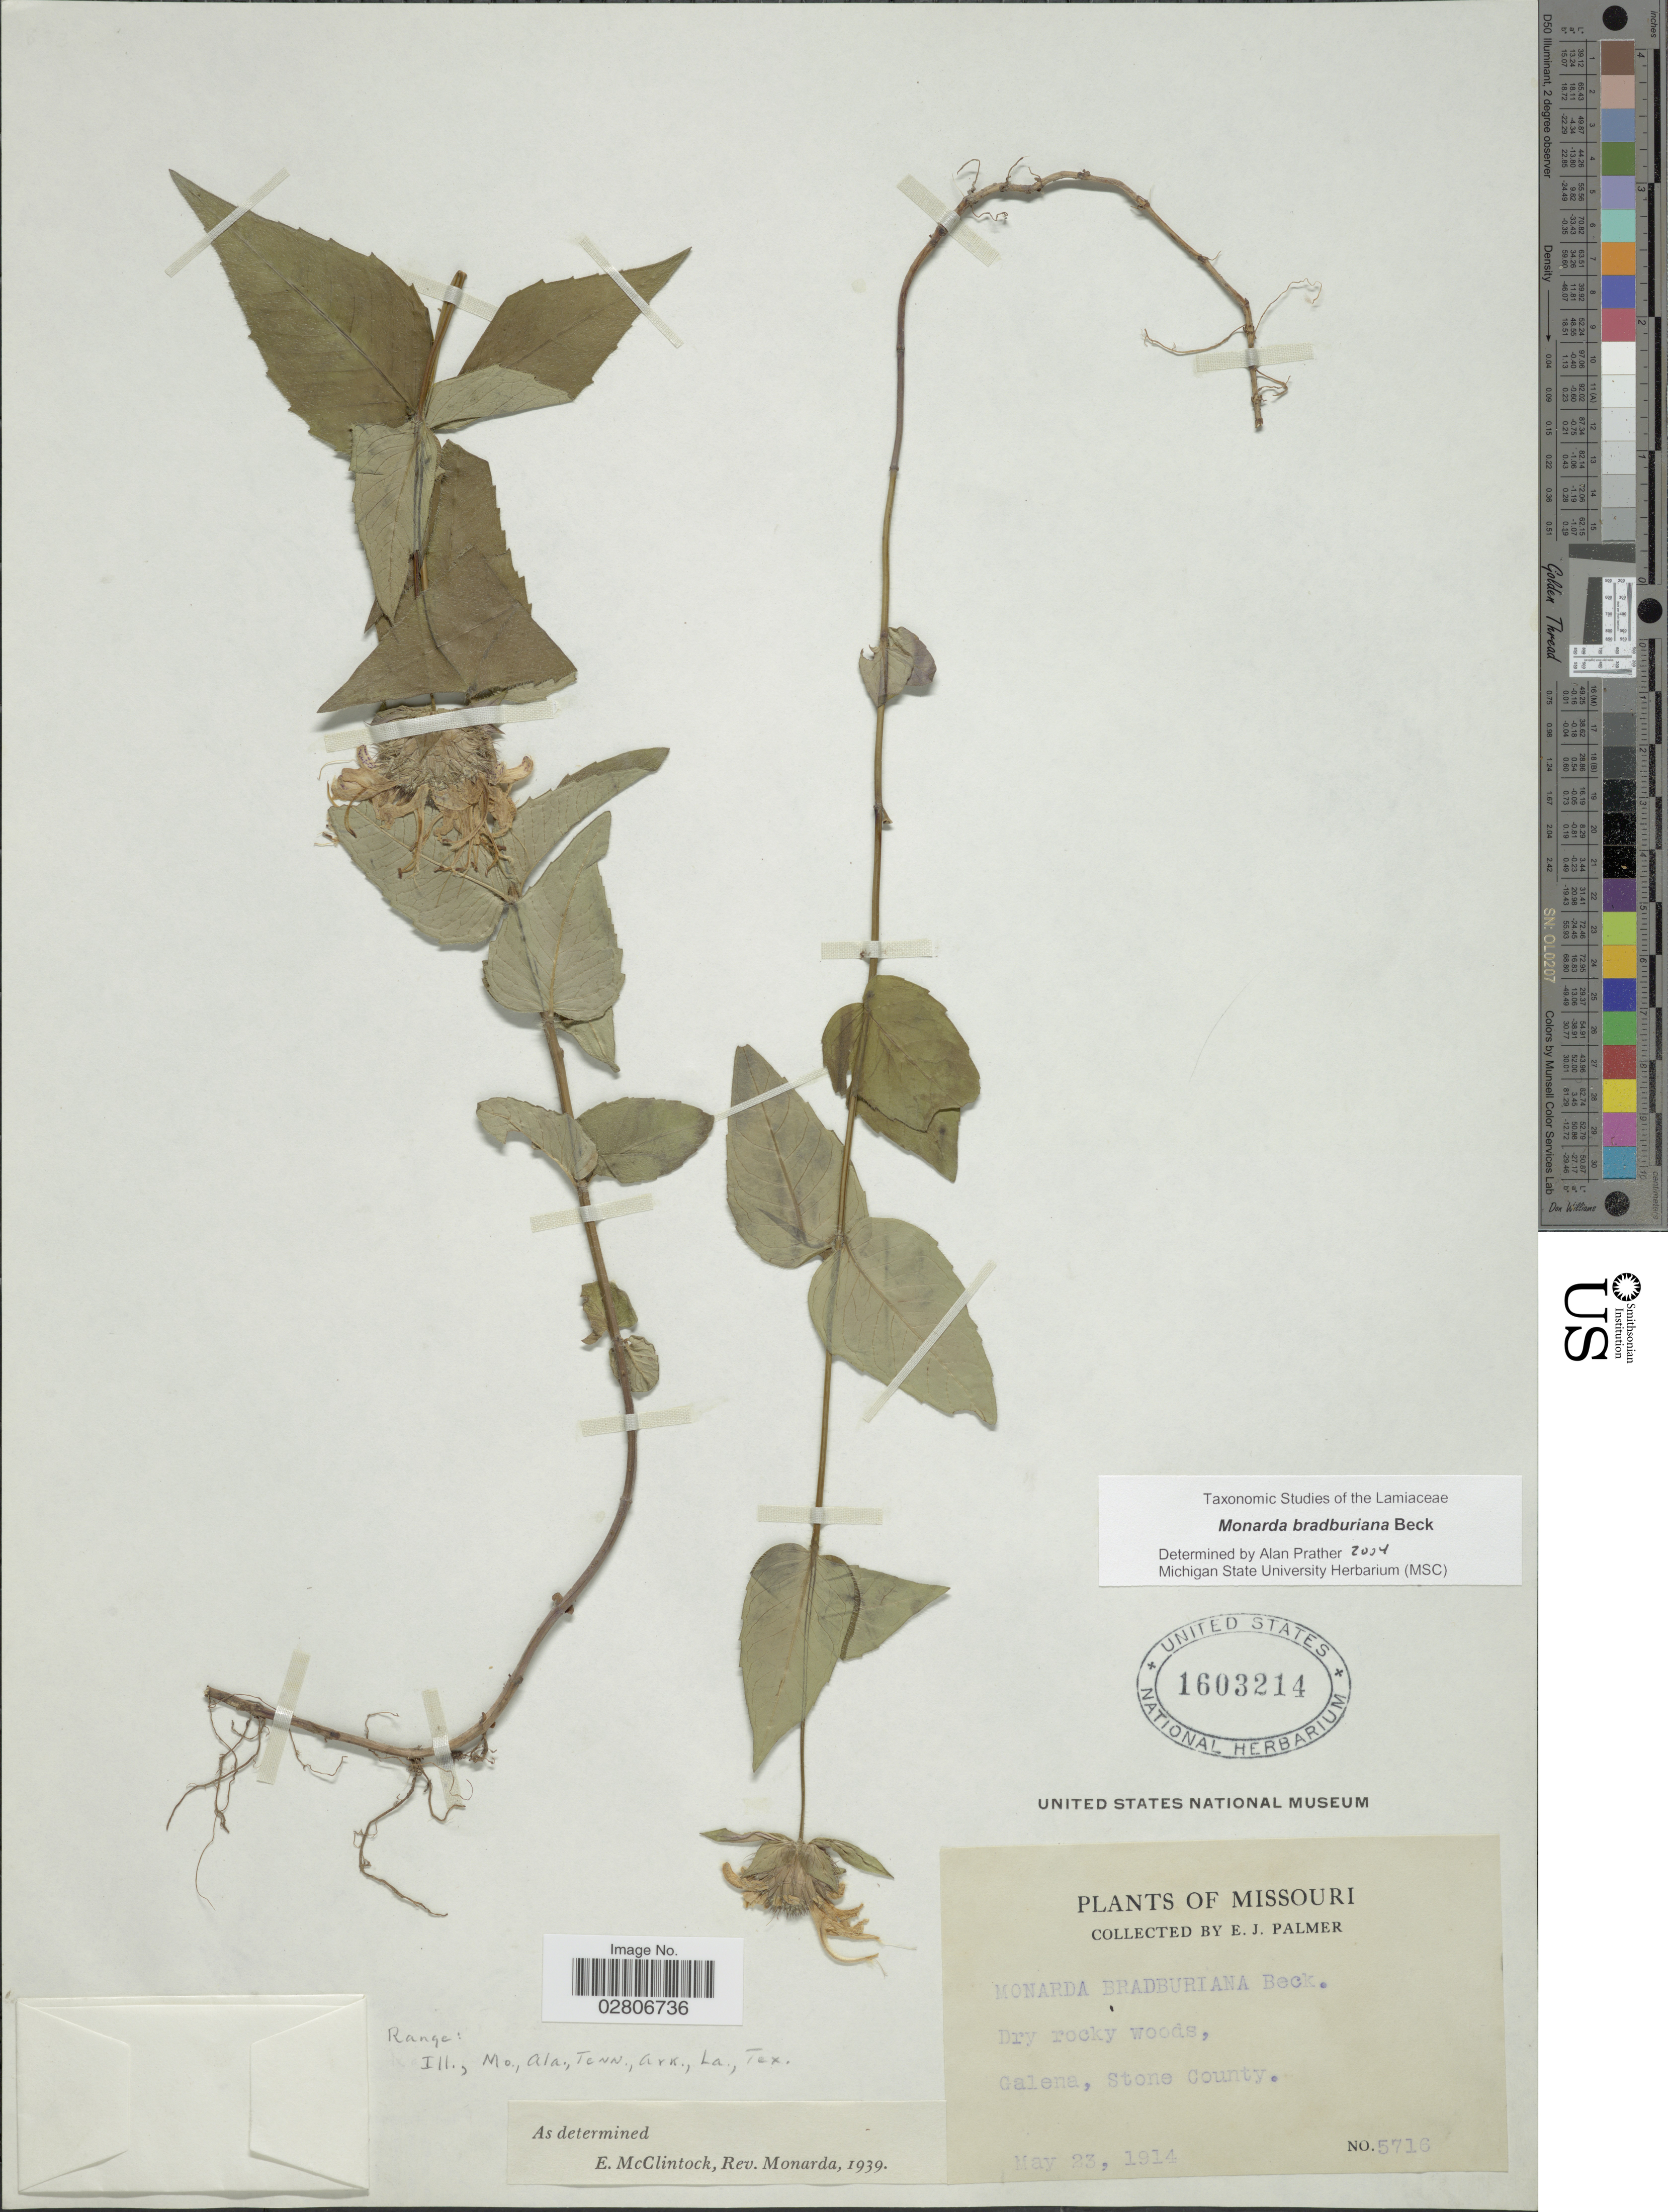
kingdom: Plantae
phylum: Tracheophyta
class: Magnoliopsida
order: Lamiales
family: Lamiaceae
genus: Monarda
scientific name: Monarda bradburiana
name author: L.C. Beck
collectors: E. J. Palmer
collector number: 5716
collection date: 1914-05-23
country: United States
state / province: Missouri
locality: Galena, Stone County.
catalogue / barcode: US 1603214